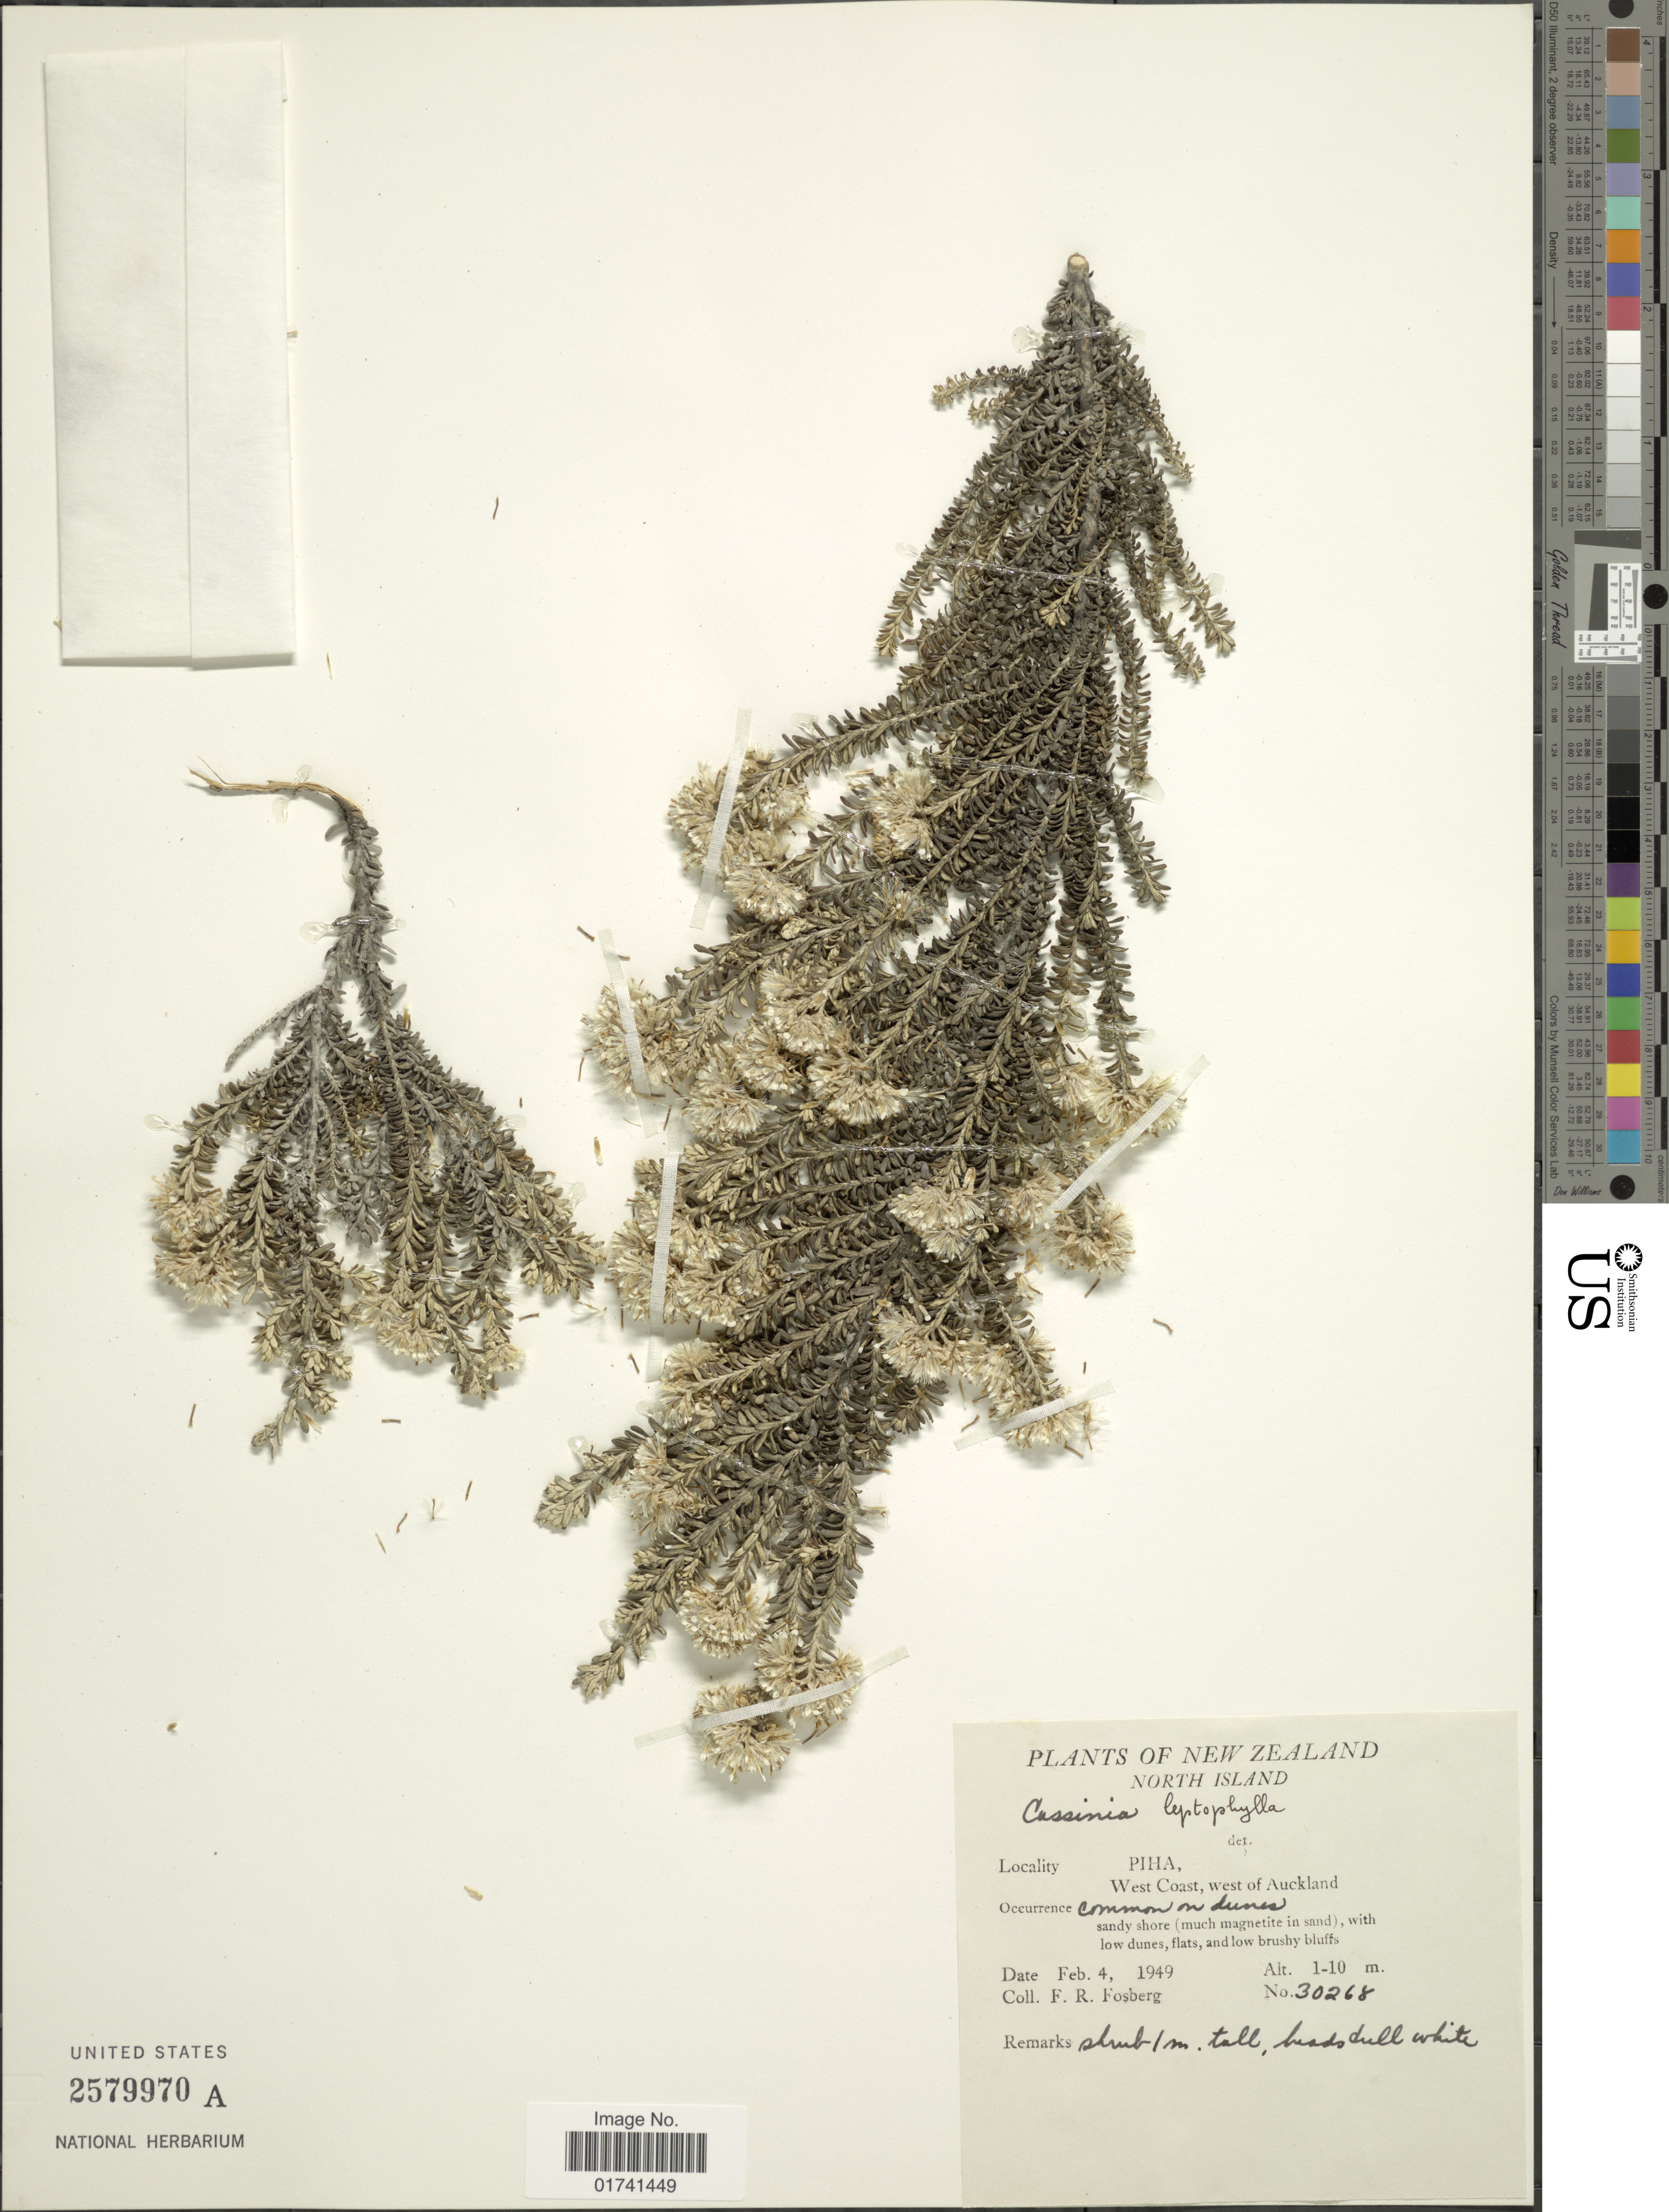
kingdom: Plantae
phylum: Tracheophyta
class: Magnoliopsida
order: Asterales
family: Asteraceae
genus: Cassinia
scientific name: Cassinia leptophylla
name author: (G. Forst.) R. Br.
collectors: F. R. Fosberg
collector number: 30268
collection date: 1949-02-04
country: New Zealand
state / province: Auckland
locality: North Island, Piha, West Coast, west of Auckland.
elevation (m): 1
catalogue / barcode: US 2579970A